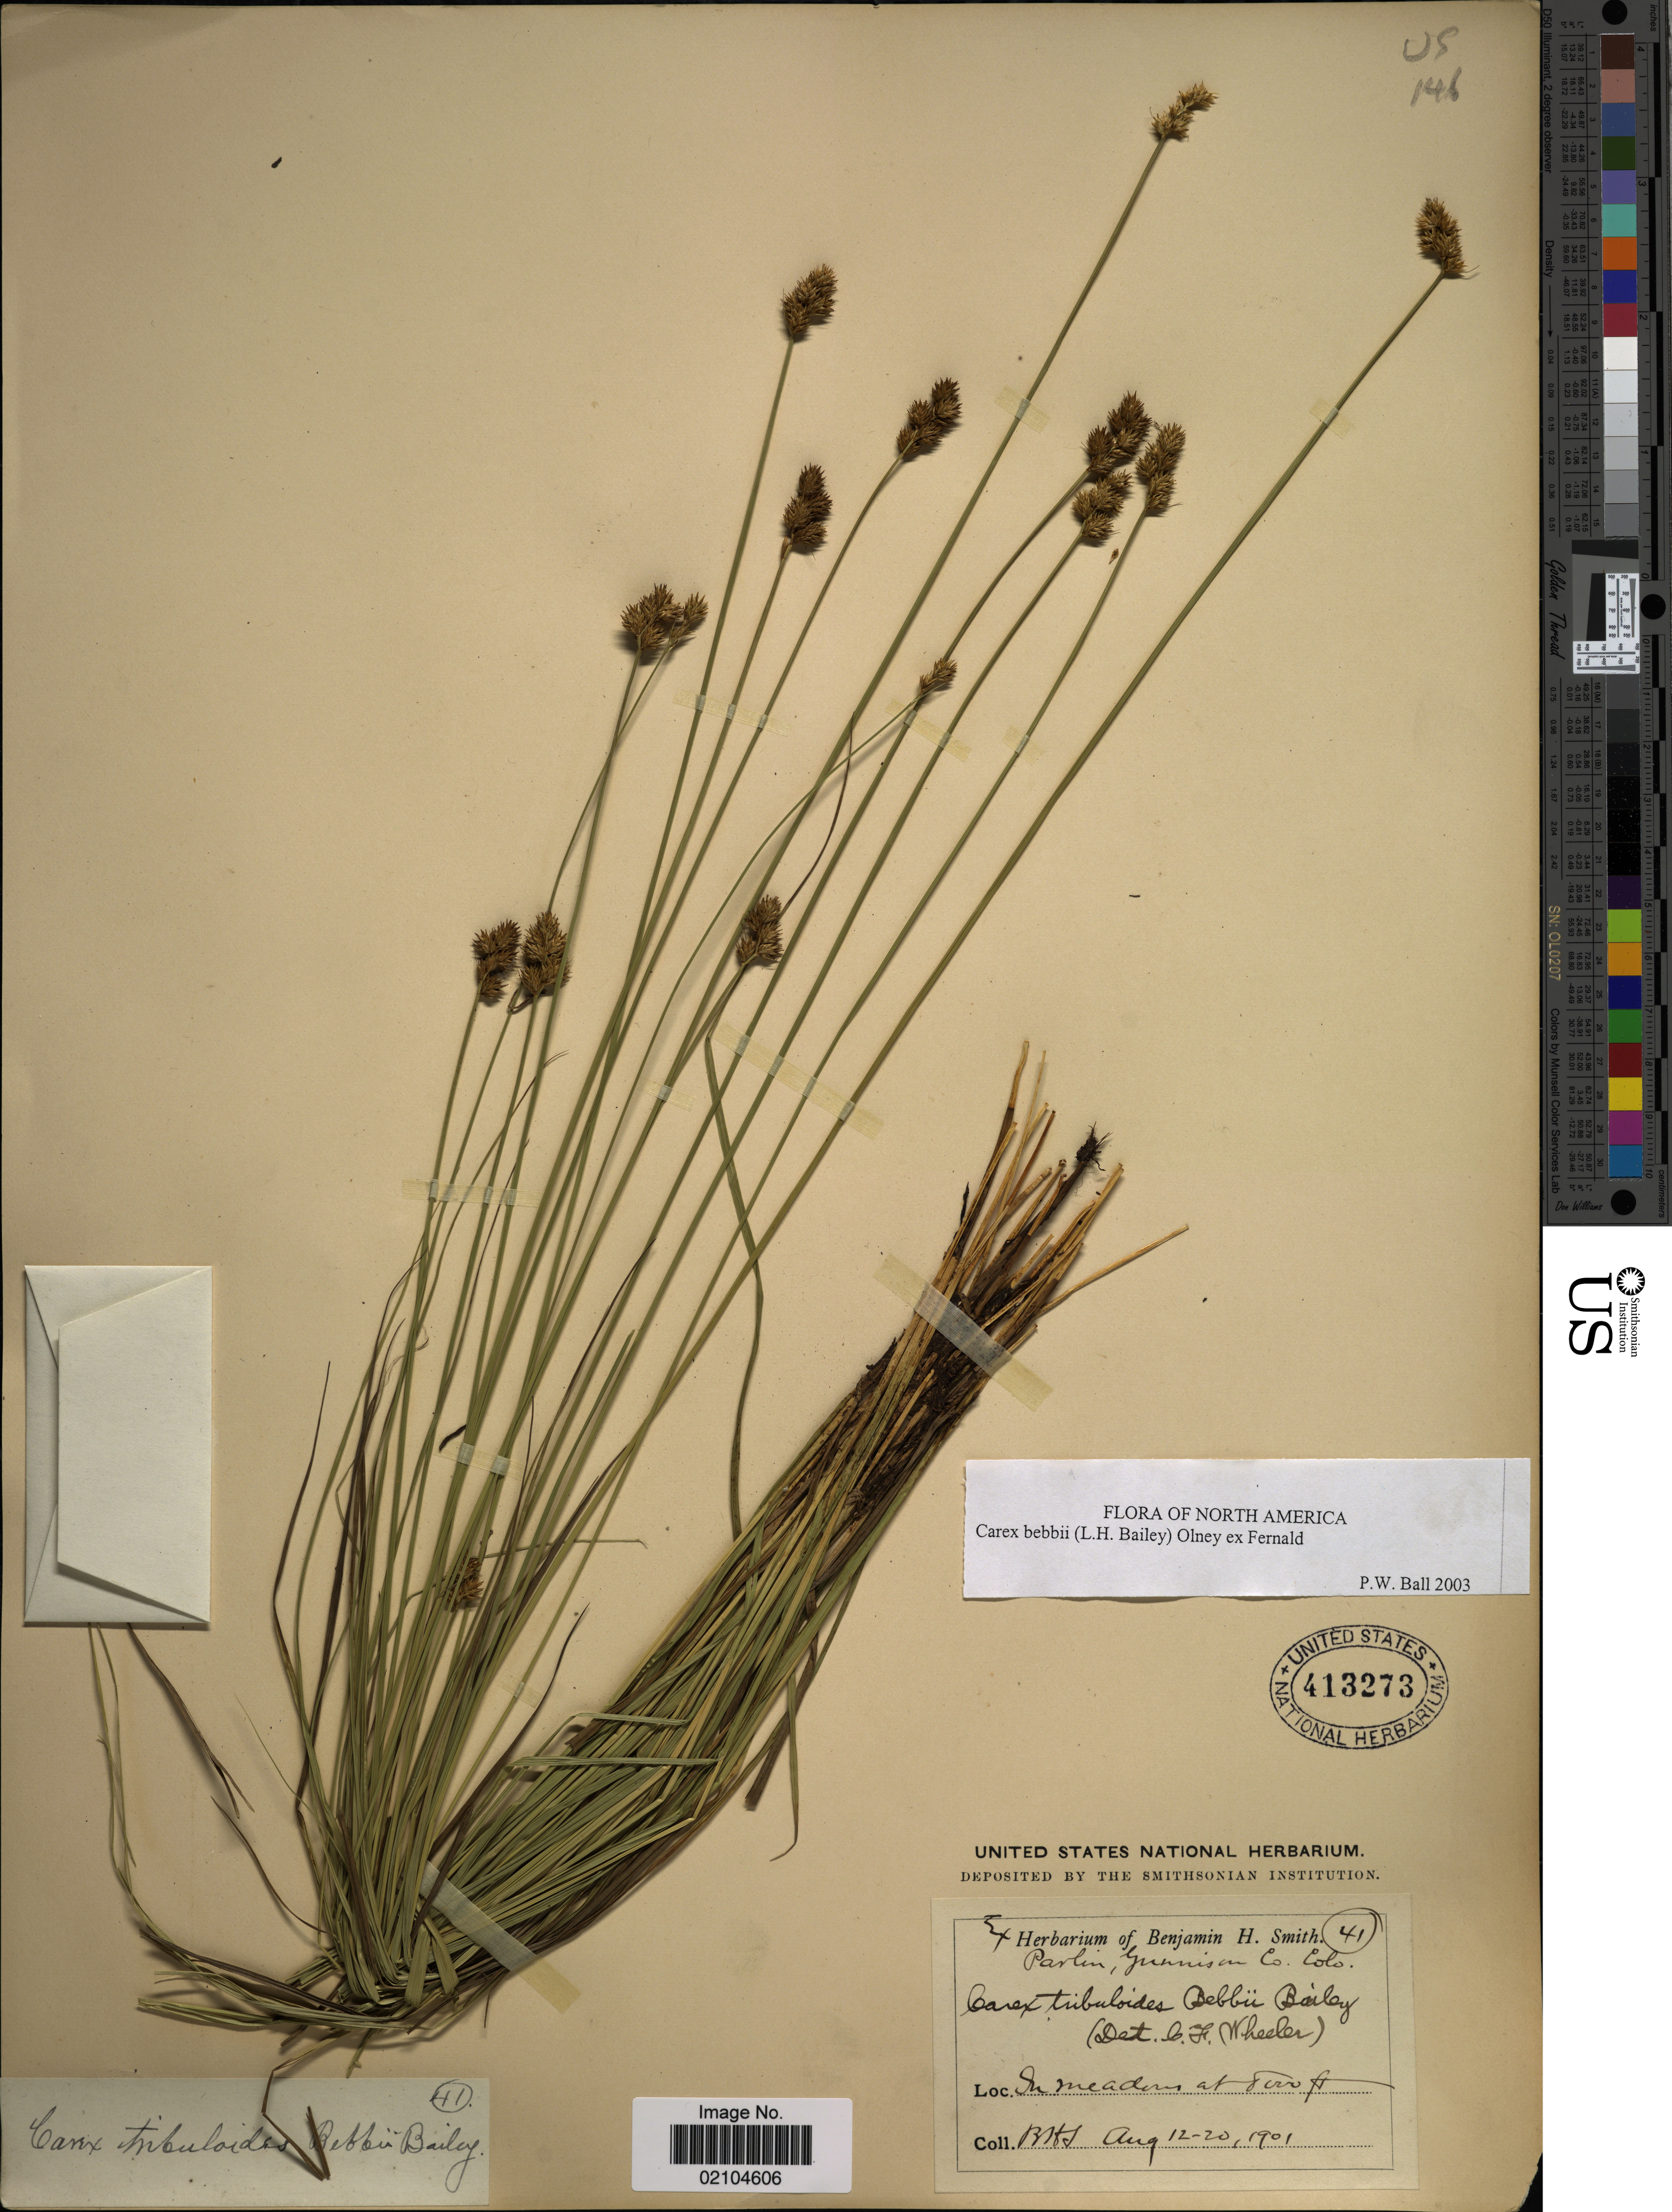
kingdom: Plantae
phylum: Tracheophyta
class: Liliopsida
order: Poales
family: Cyperaceae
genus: Carex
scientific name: Carex bebbii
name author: (L.H. Bailey) Olney ex Fernald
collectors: B. H. Smith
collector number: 41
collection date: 1901-08-12/1901-08-20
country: United States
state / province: Colorado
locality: Parlin, Gunnison Co., Colo., In meadows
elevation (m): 2438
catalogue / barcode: US 413273